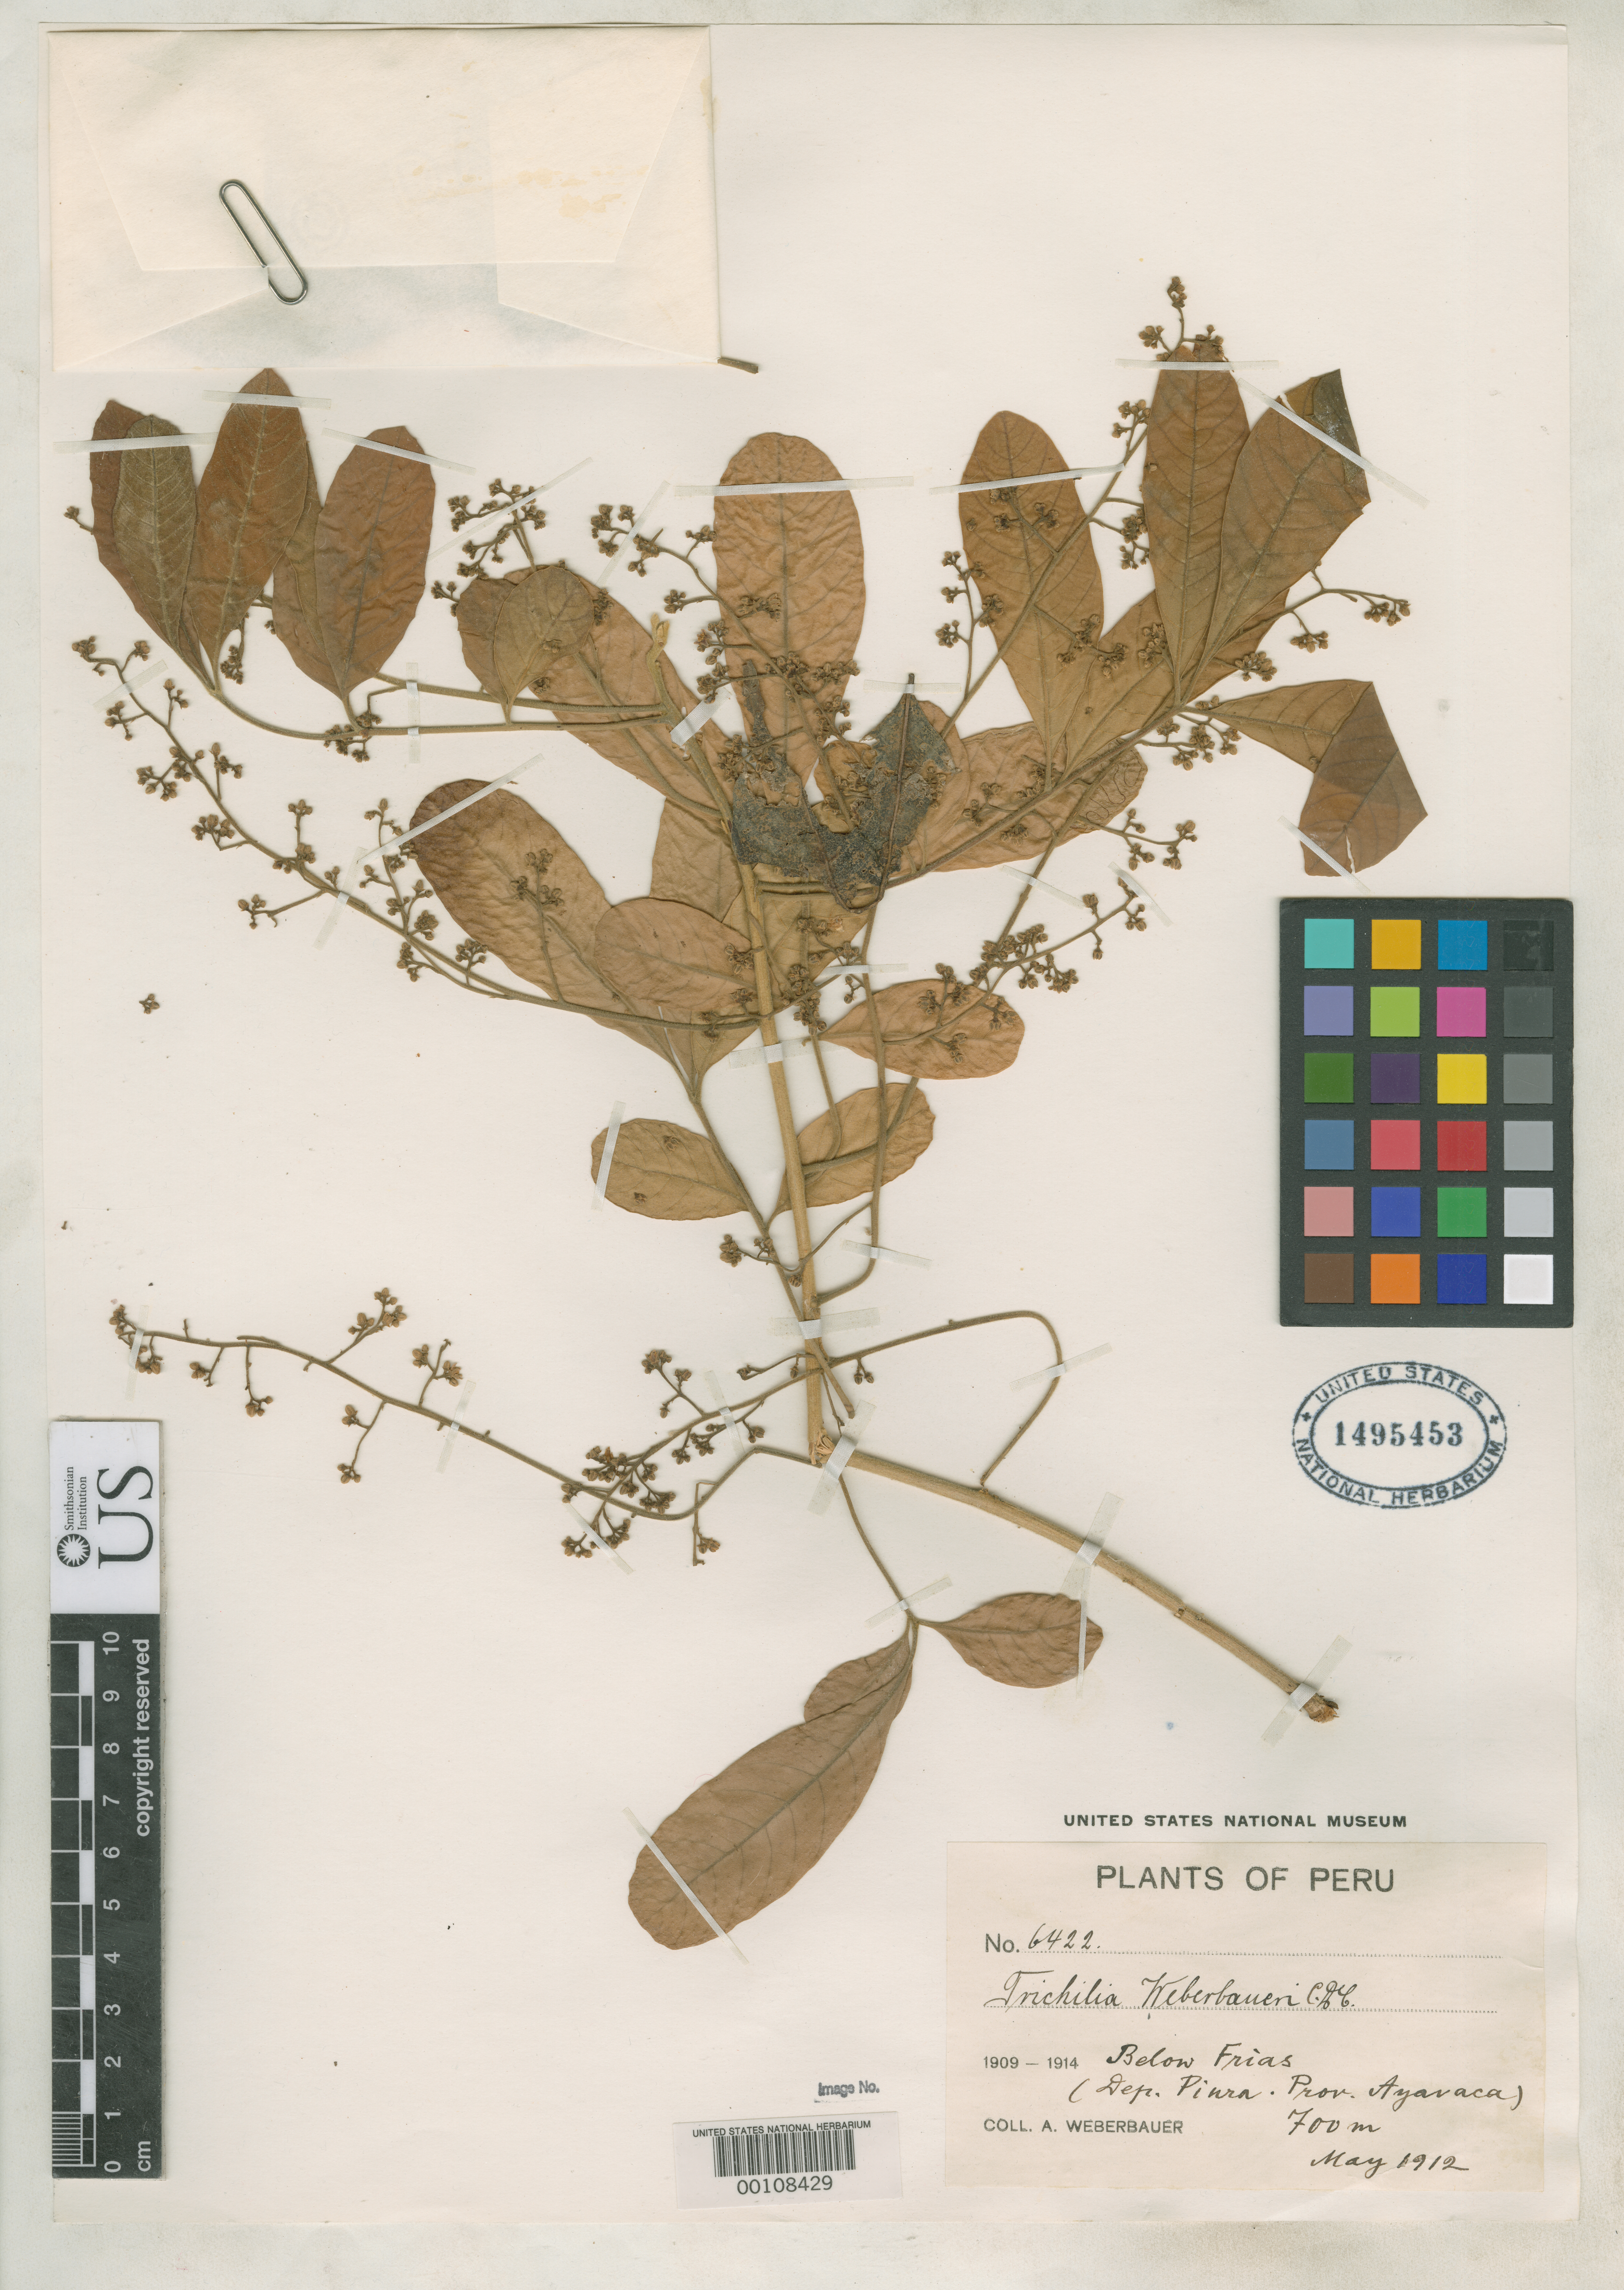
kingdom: Plantae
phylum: Tracheophyta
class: Magnoliopsida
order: Sapindales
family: Meliaceae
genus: Trichilia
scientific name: Trichilia weberbaueri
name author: C. DC.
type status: Isotype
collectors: A. Weberbauer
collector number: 6422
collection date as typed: May 1912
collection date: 1912-05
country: Peru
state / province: Piura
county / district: Ayabaca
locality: Below Frias.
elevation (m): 700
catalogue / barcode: US 1495453